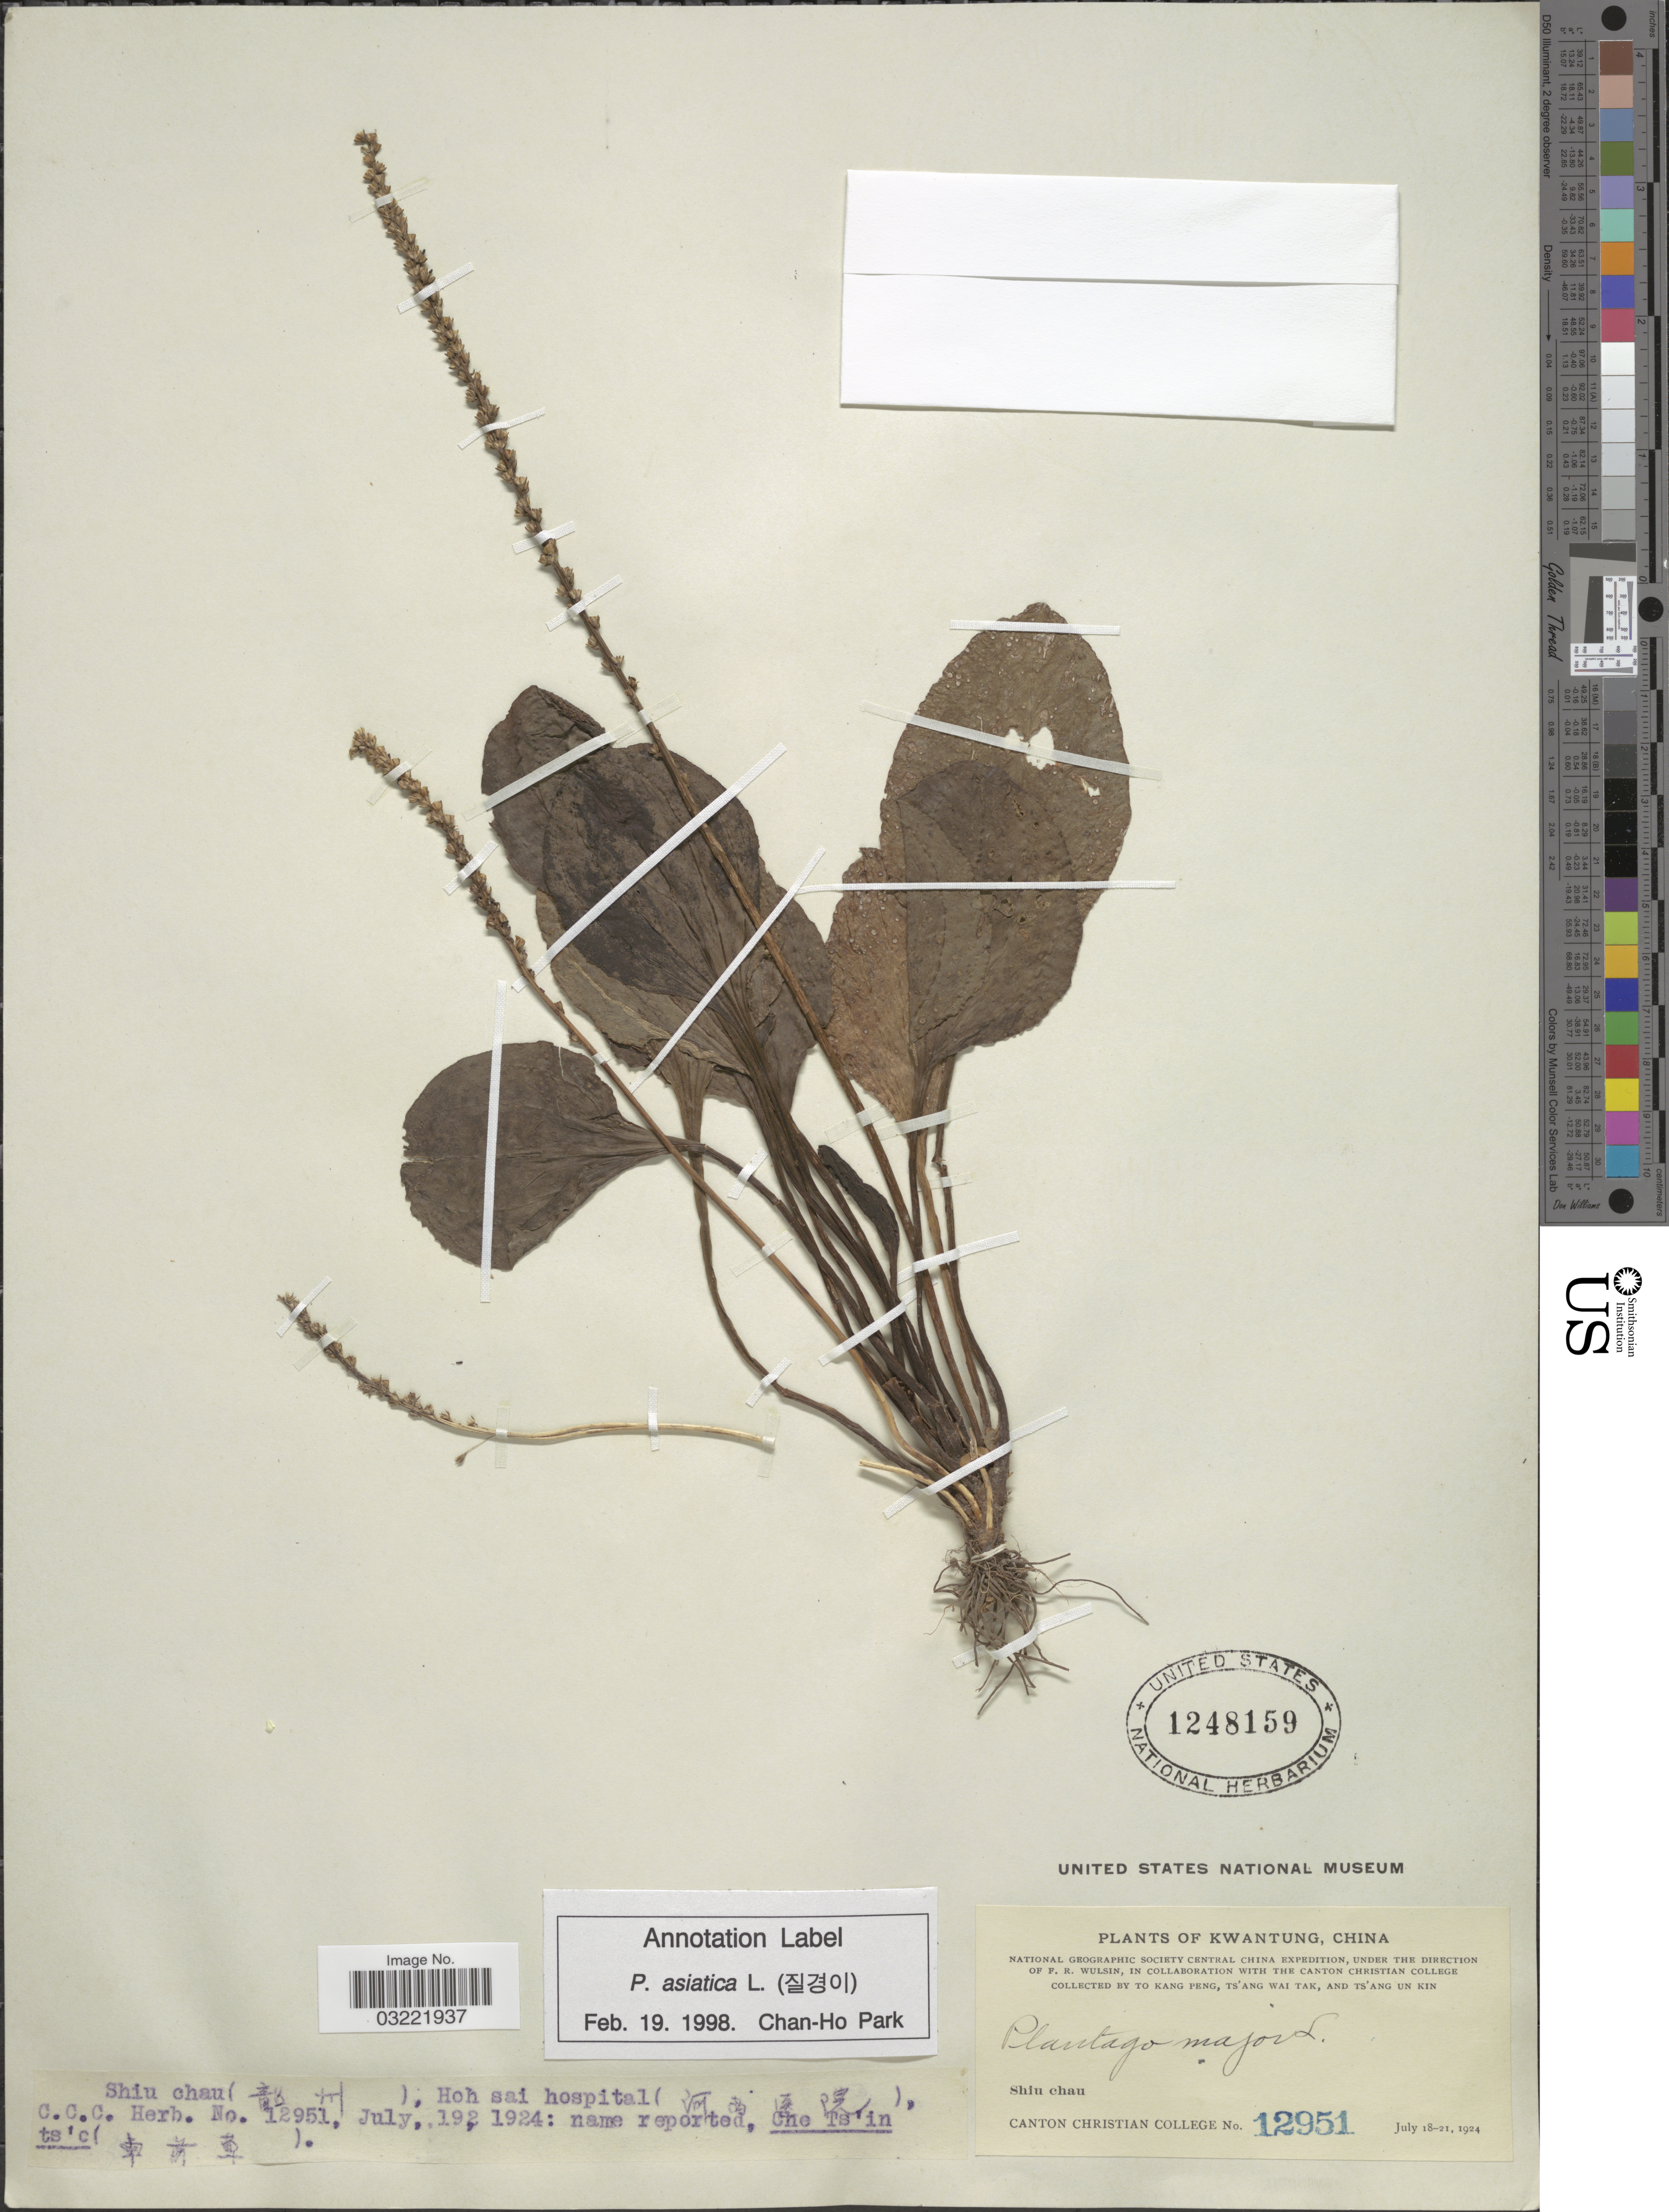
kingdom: Plantae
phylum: Tracheophyta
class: Magnoliopsida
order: Lamiales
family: Plantaginaceae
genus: Plantago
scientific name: Plantago asiatica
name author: L.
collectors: To Kang P'eng, W. T. Tsang & Ts' Ang Un Kin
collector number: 12951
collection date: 1924-07-19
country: China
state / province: Guangdong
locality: Kwangtung. Shiu chau (X), Hoh sai hospital (X).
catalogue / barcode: US 1248159